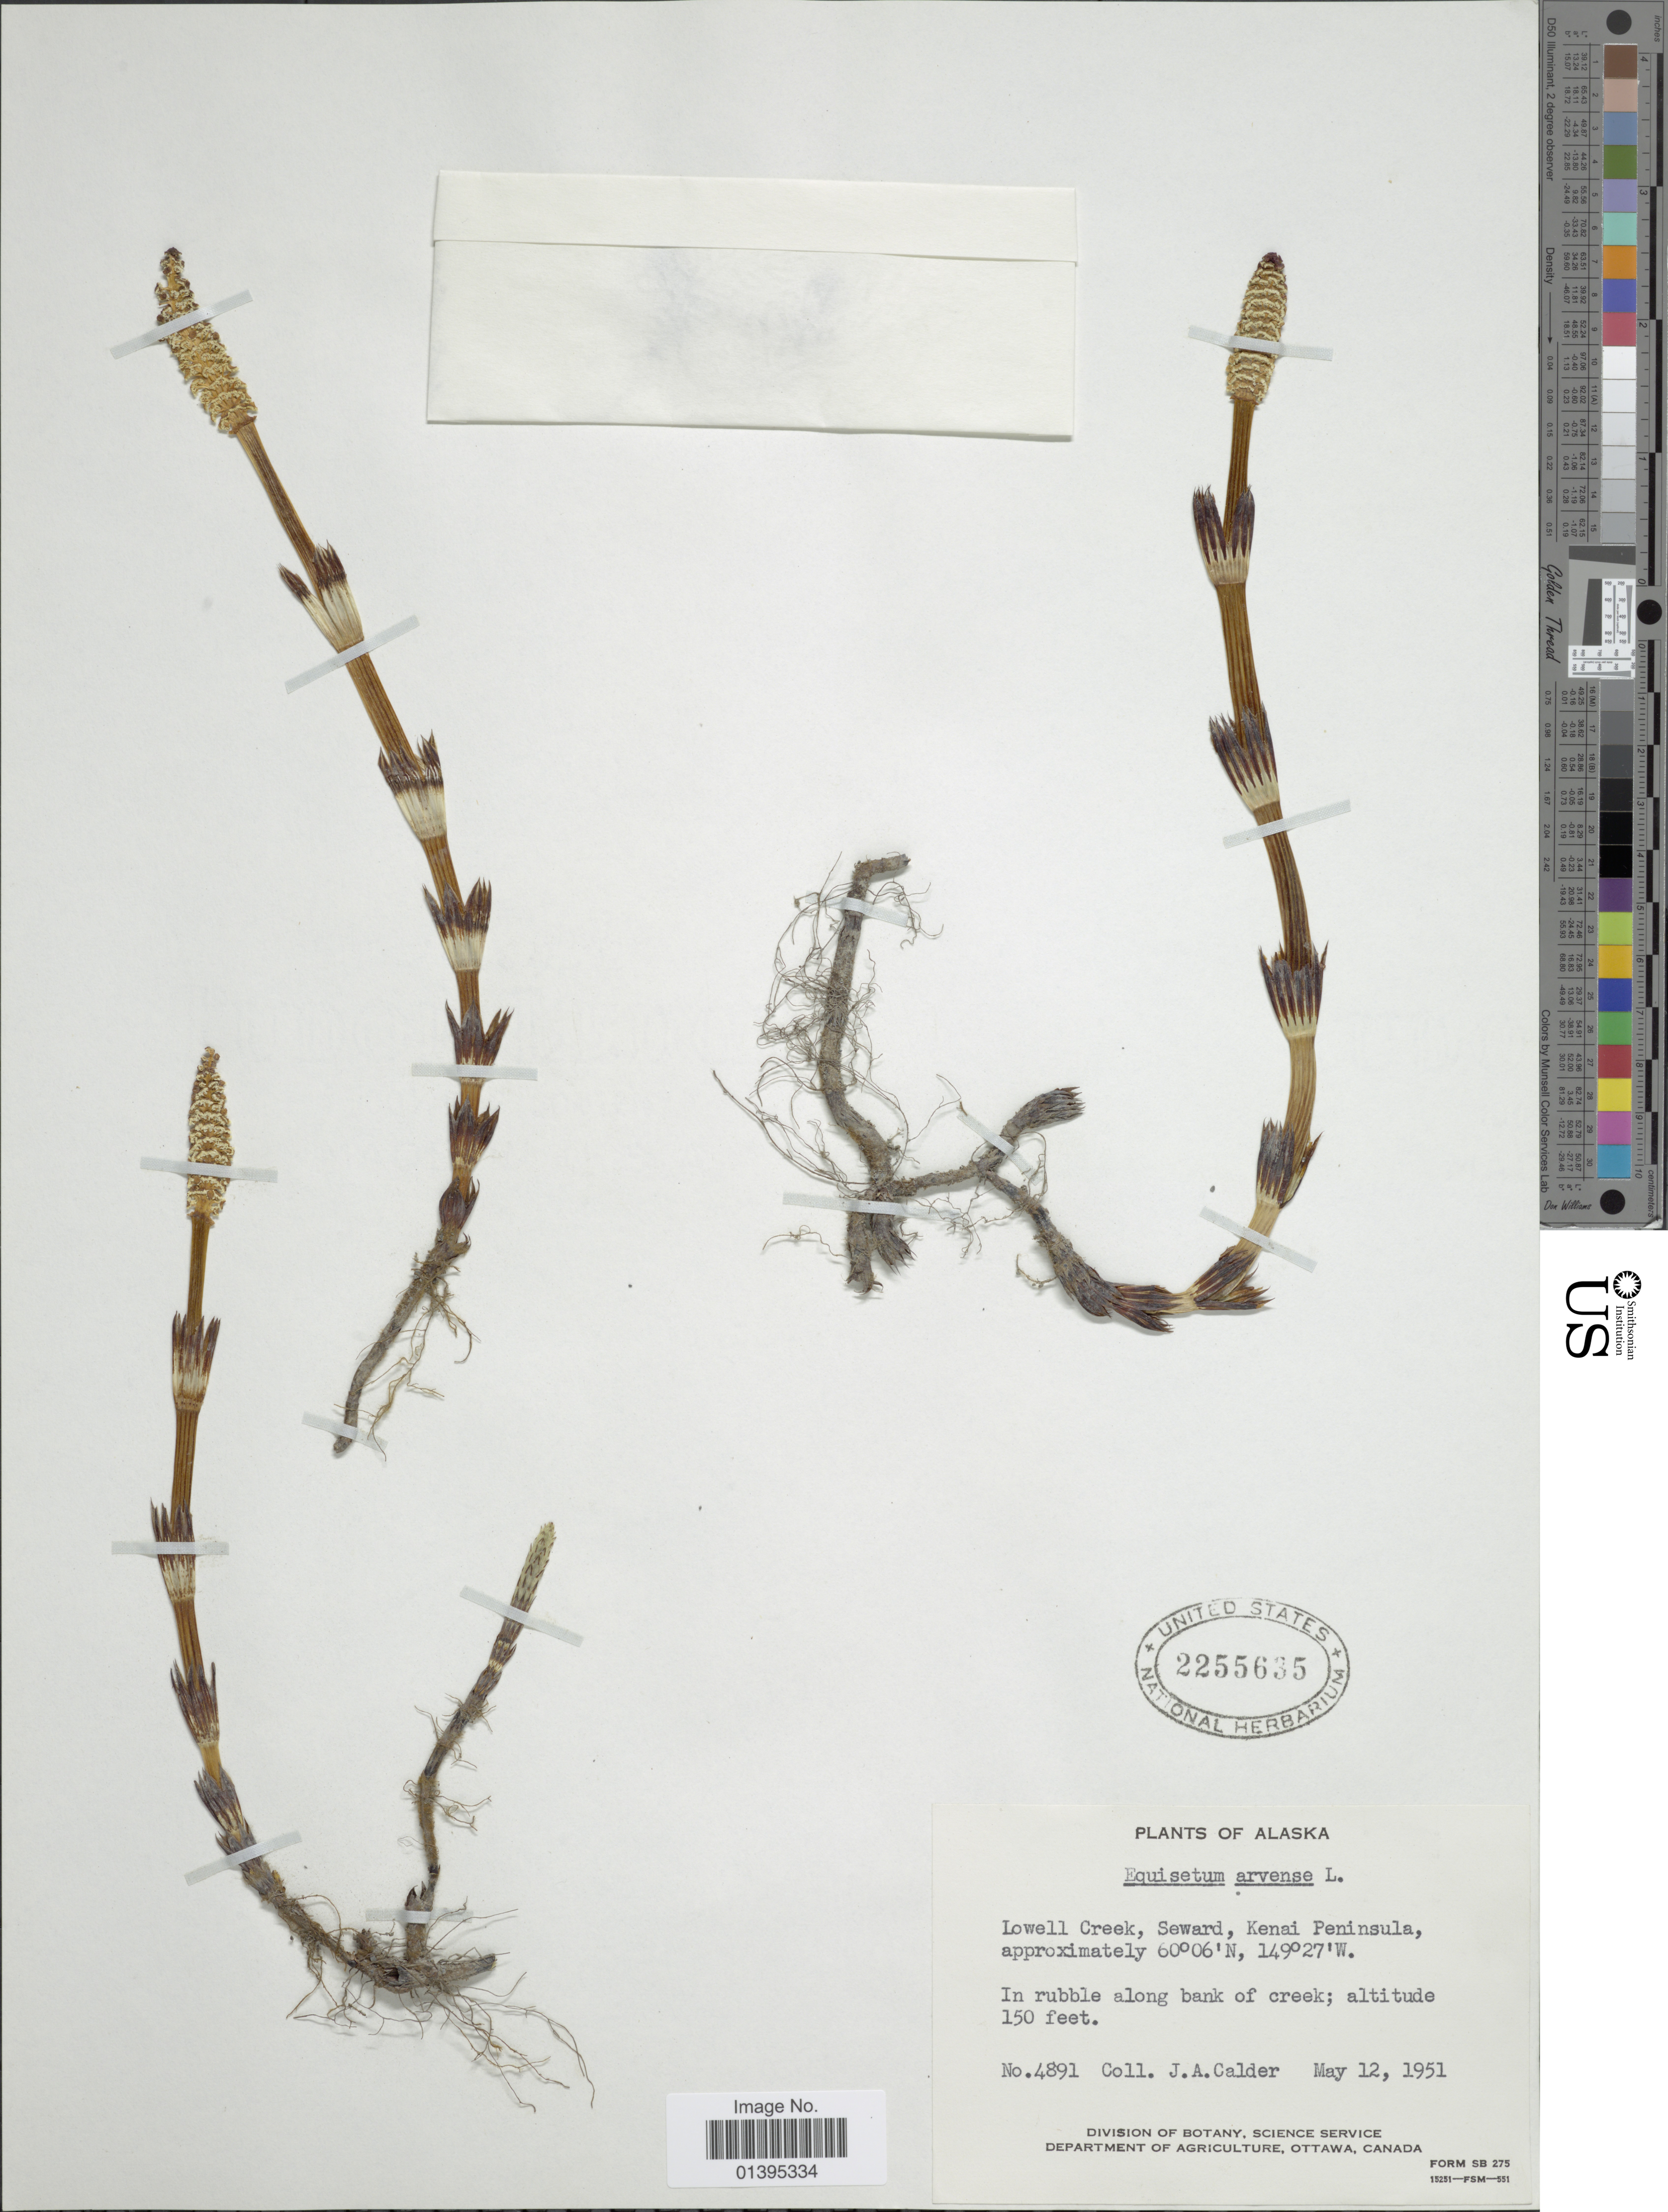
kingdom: Plantae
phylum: Tracheophyta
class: Polypodiopsida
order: Equisetales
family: Equisetaceae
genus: Equisetum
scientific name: Equisetum arvense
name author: L.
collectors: J. A. Calder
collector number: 4891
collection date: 1951-05-12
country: United States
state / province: Alaska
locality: Lowell Creek, Seward, Kenai Peninsula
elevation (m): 46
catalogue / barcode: US 2255635